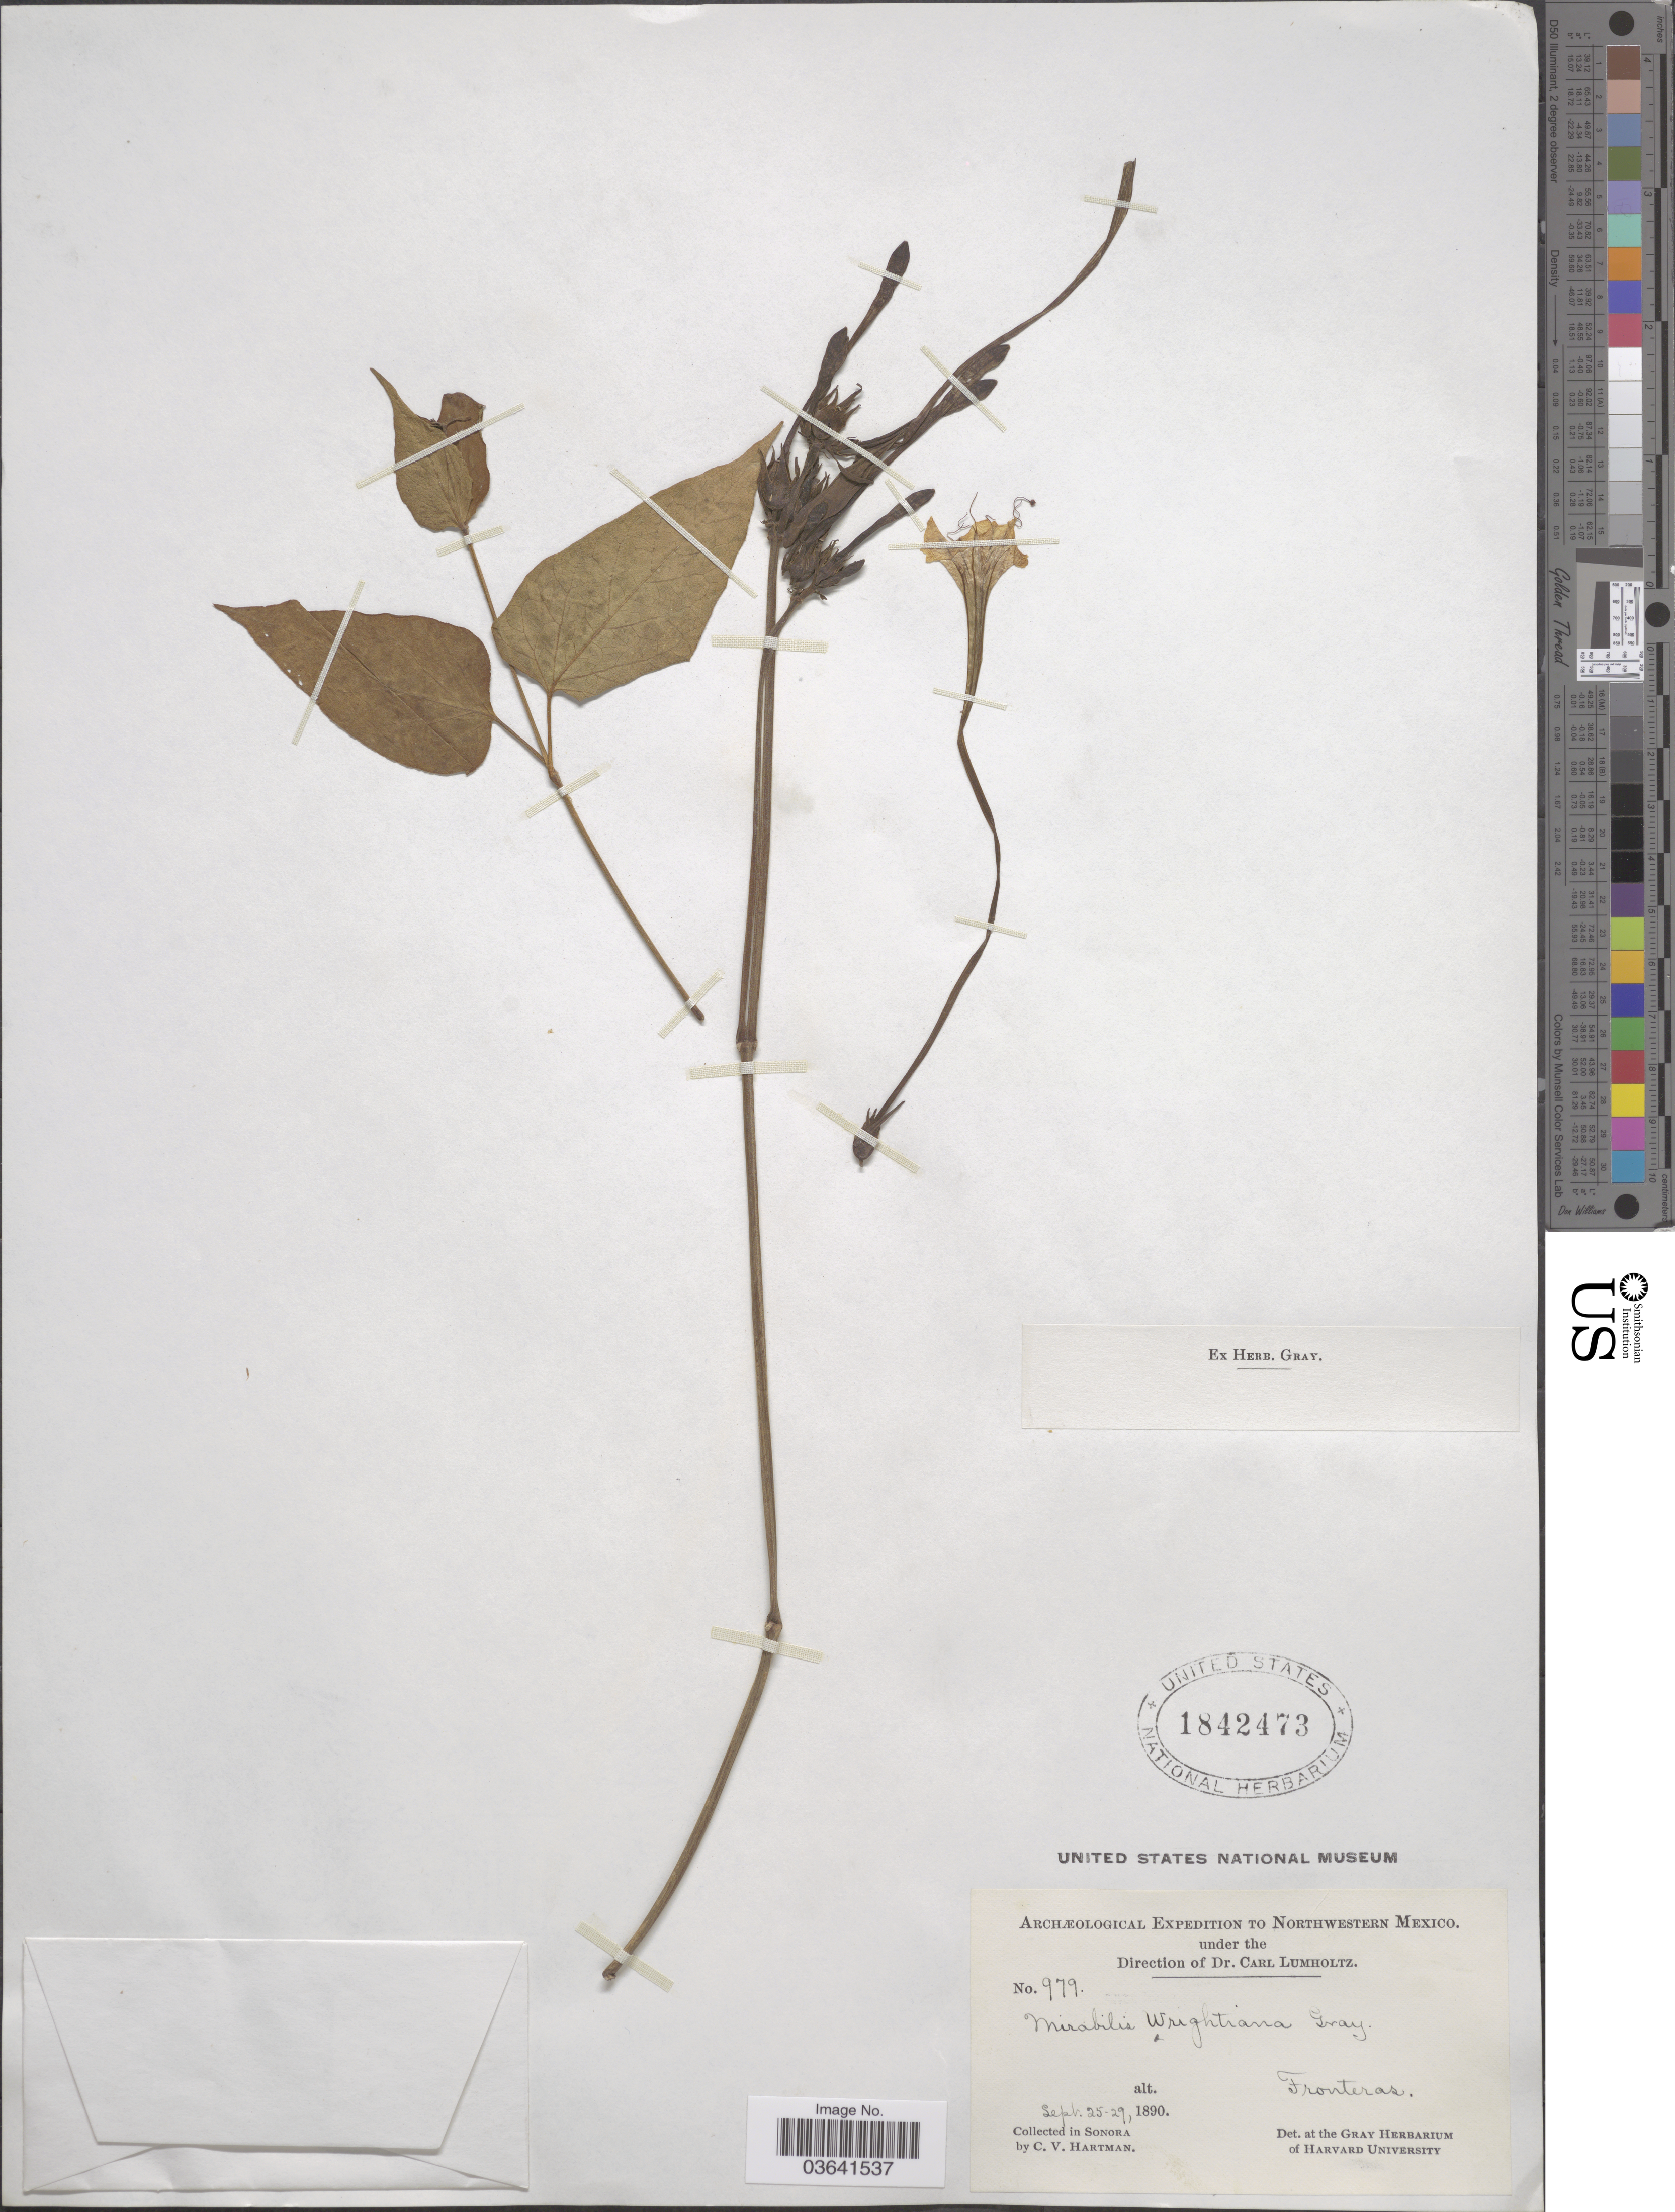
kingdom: Plantae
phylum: Tracheophyta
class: Magnoliopsida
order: Caryophyllales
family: Nyctaginaceae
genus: Mirabilis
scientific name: Mirabilis wrightiana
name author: A. Gray & Britton ex Kearney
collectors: C. V. Hartman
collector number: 979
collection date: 1890-09-25/1890-09-29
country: Mexico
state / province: Sonora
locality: Northwestern Mexico. Fronteras.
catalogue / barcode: US 1842473